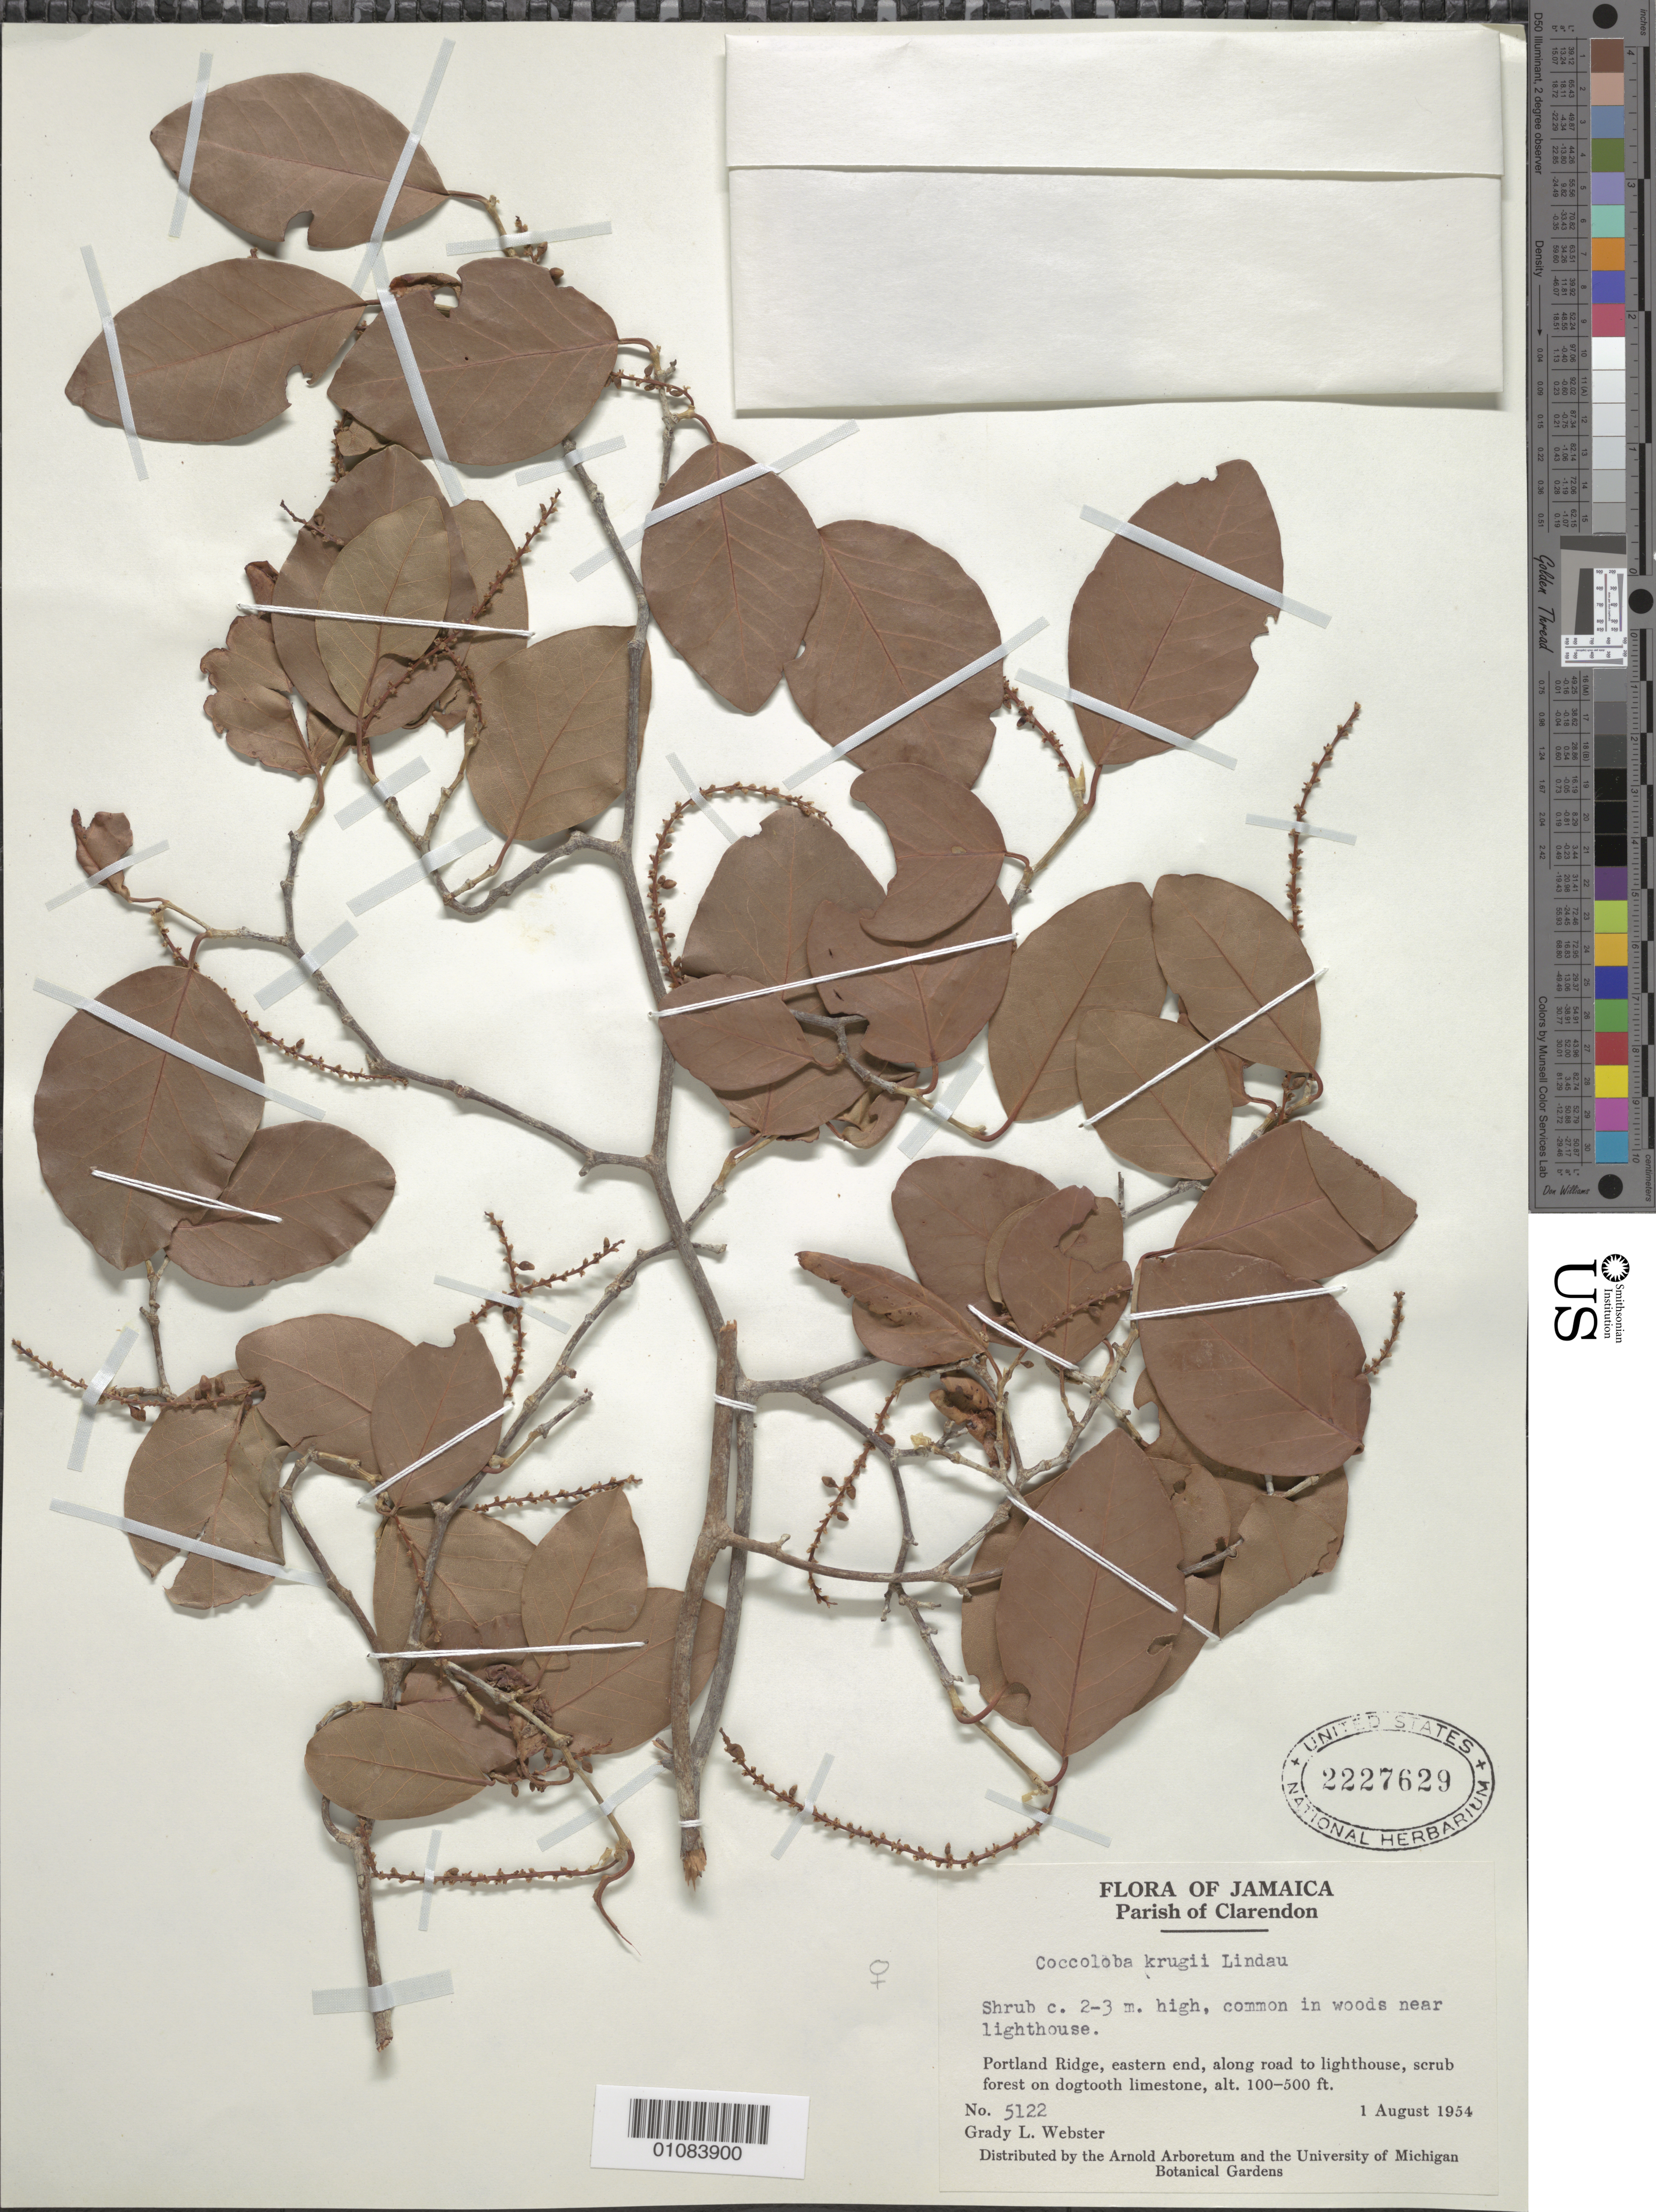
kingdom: Plantae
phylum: Tracheophyta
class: Magnoliopsida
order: Caryophyllales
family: Polygonaceae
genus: Coccoloba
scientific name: Coccoloba krugii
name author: Lindau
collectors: G. L. Webster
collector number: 5122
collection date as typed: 01 Aug 1954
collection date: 1954-08-01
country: Jamaica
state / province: Clarendon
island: Jamaica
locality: Portland ridge, eastern end, along road to lighthouse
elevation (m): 30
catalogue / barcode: US 2227629